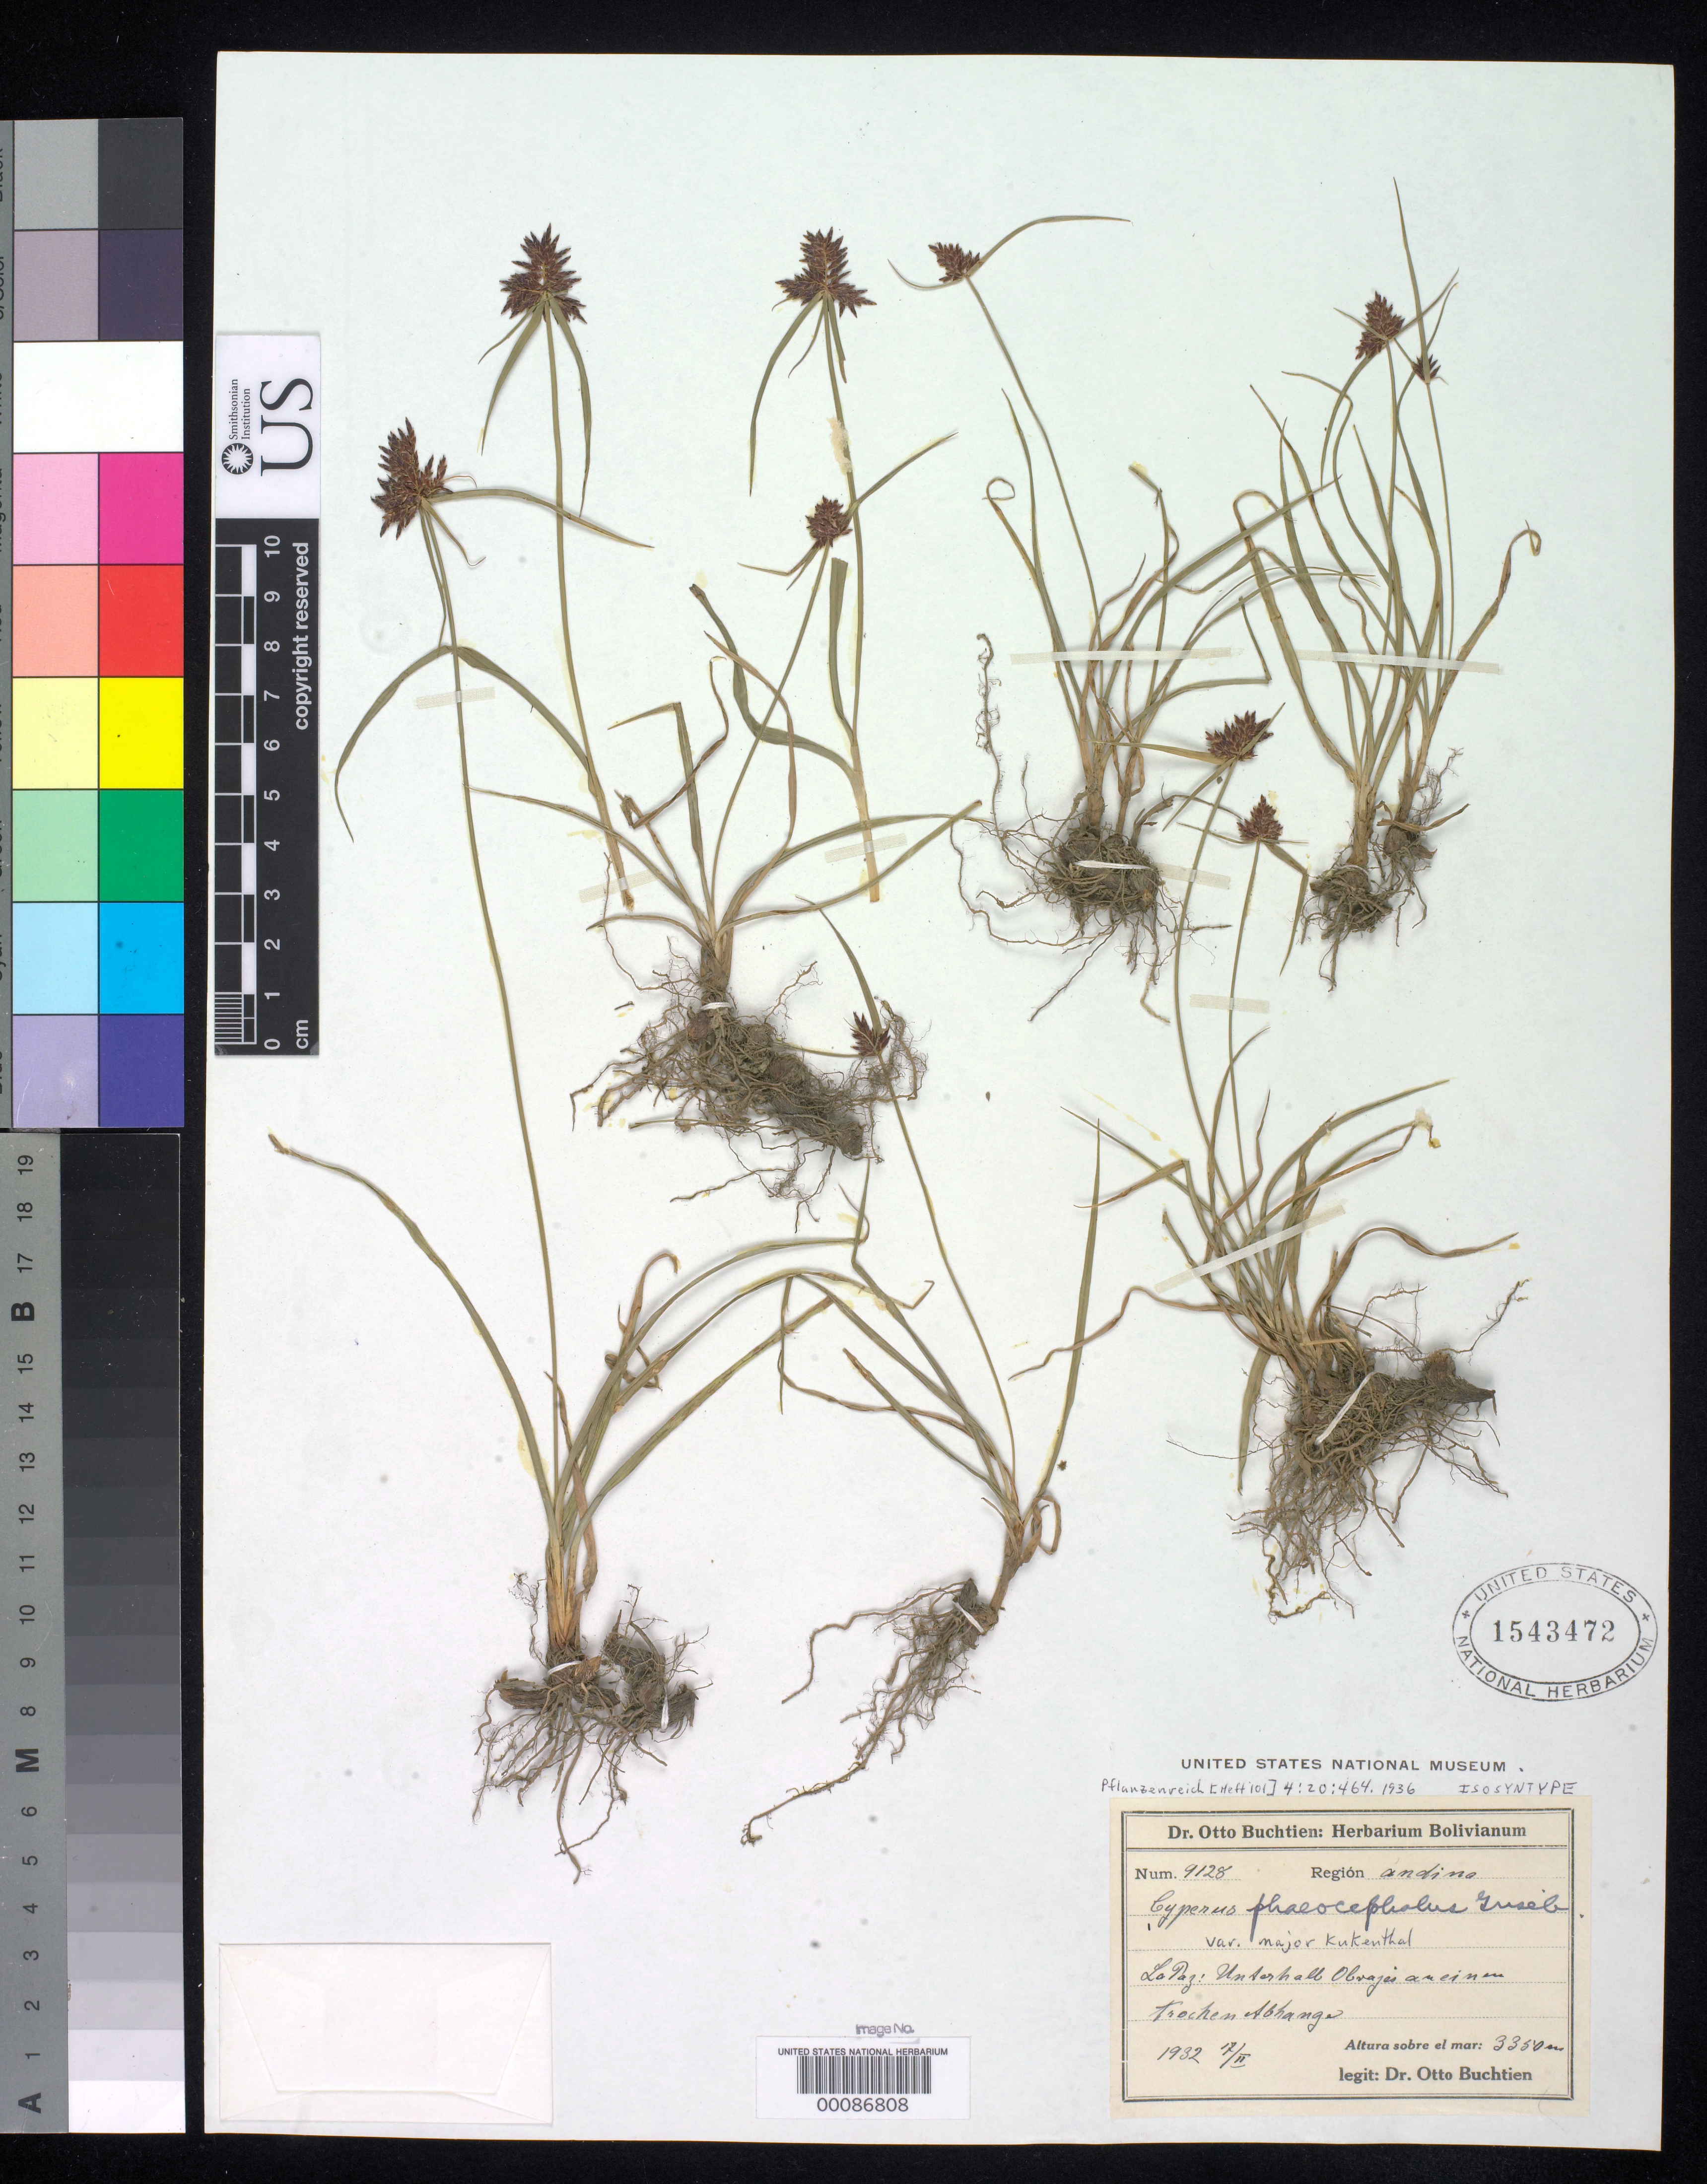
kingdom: Plantae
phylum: Tracheophyta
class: Liliopsida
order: Poales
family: Cyperaceae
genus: Cyperus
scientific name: Cyperus phaeocephalus var. major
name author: Kük. in Engl.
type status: Isosyntype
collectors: O. Buchtien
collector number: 9128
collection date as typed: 17 Feb 1932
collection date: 1932-02-17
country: Bolivia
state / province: La Paz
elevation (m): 3350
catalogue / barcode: US 1543472